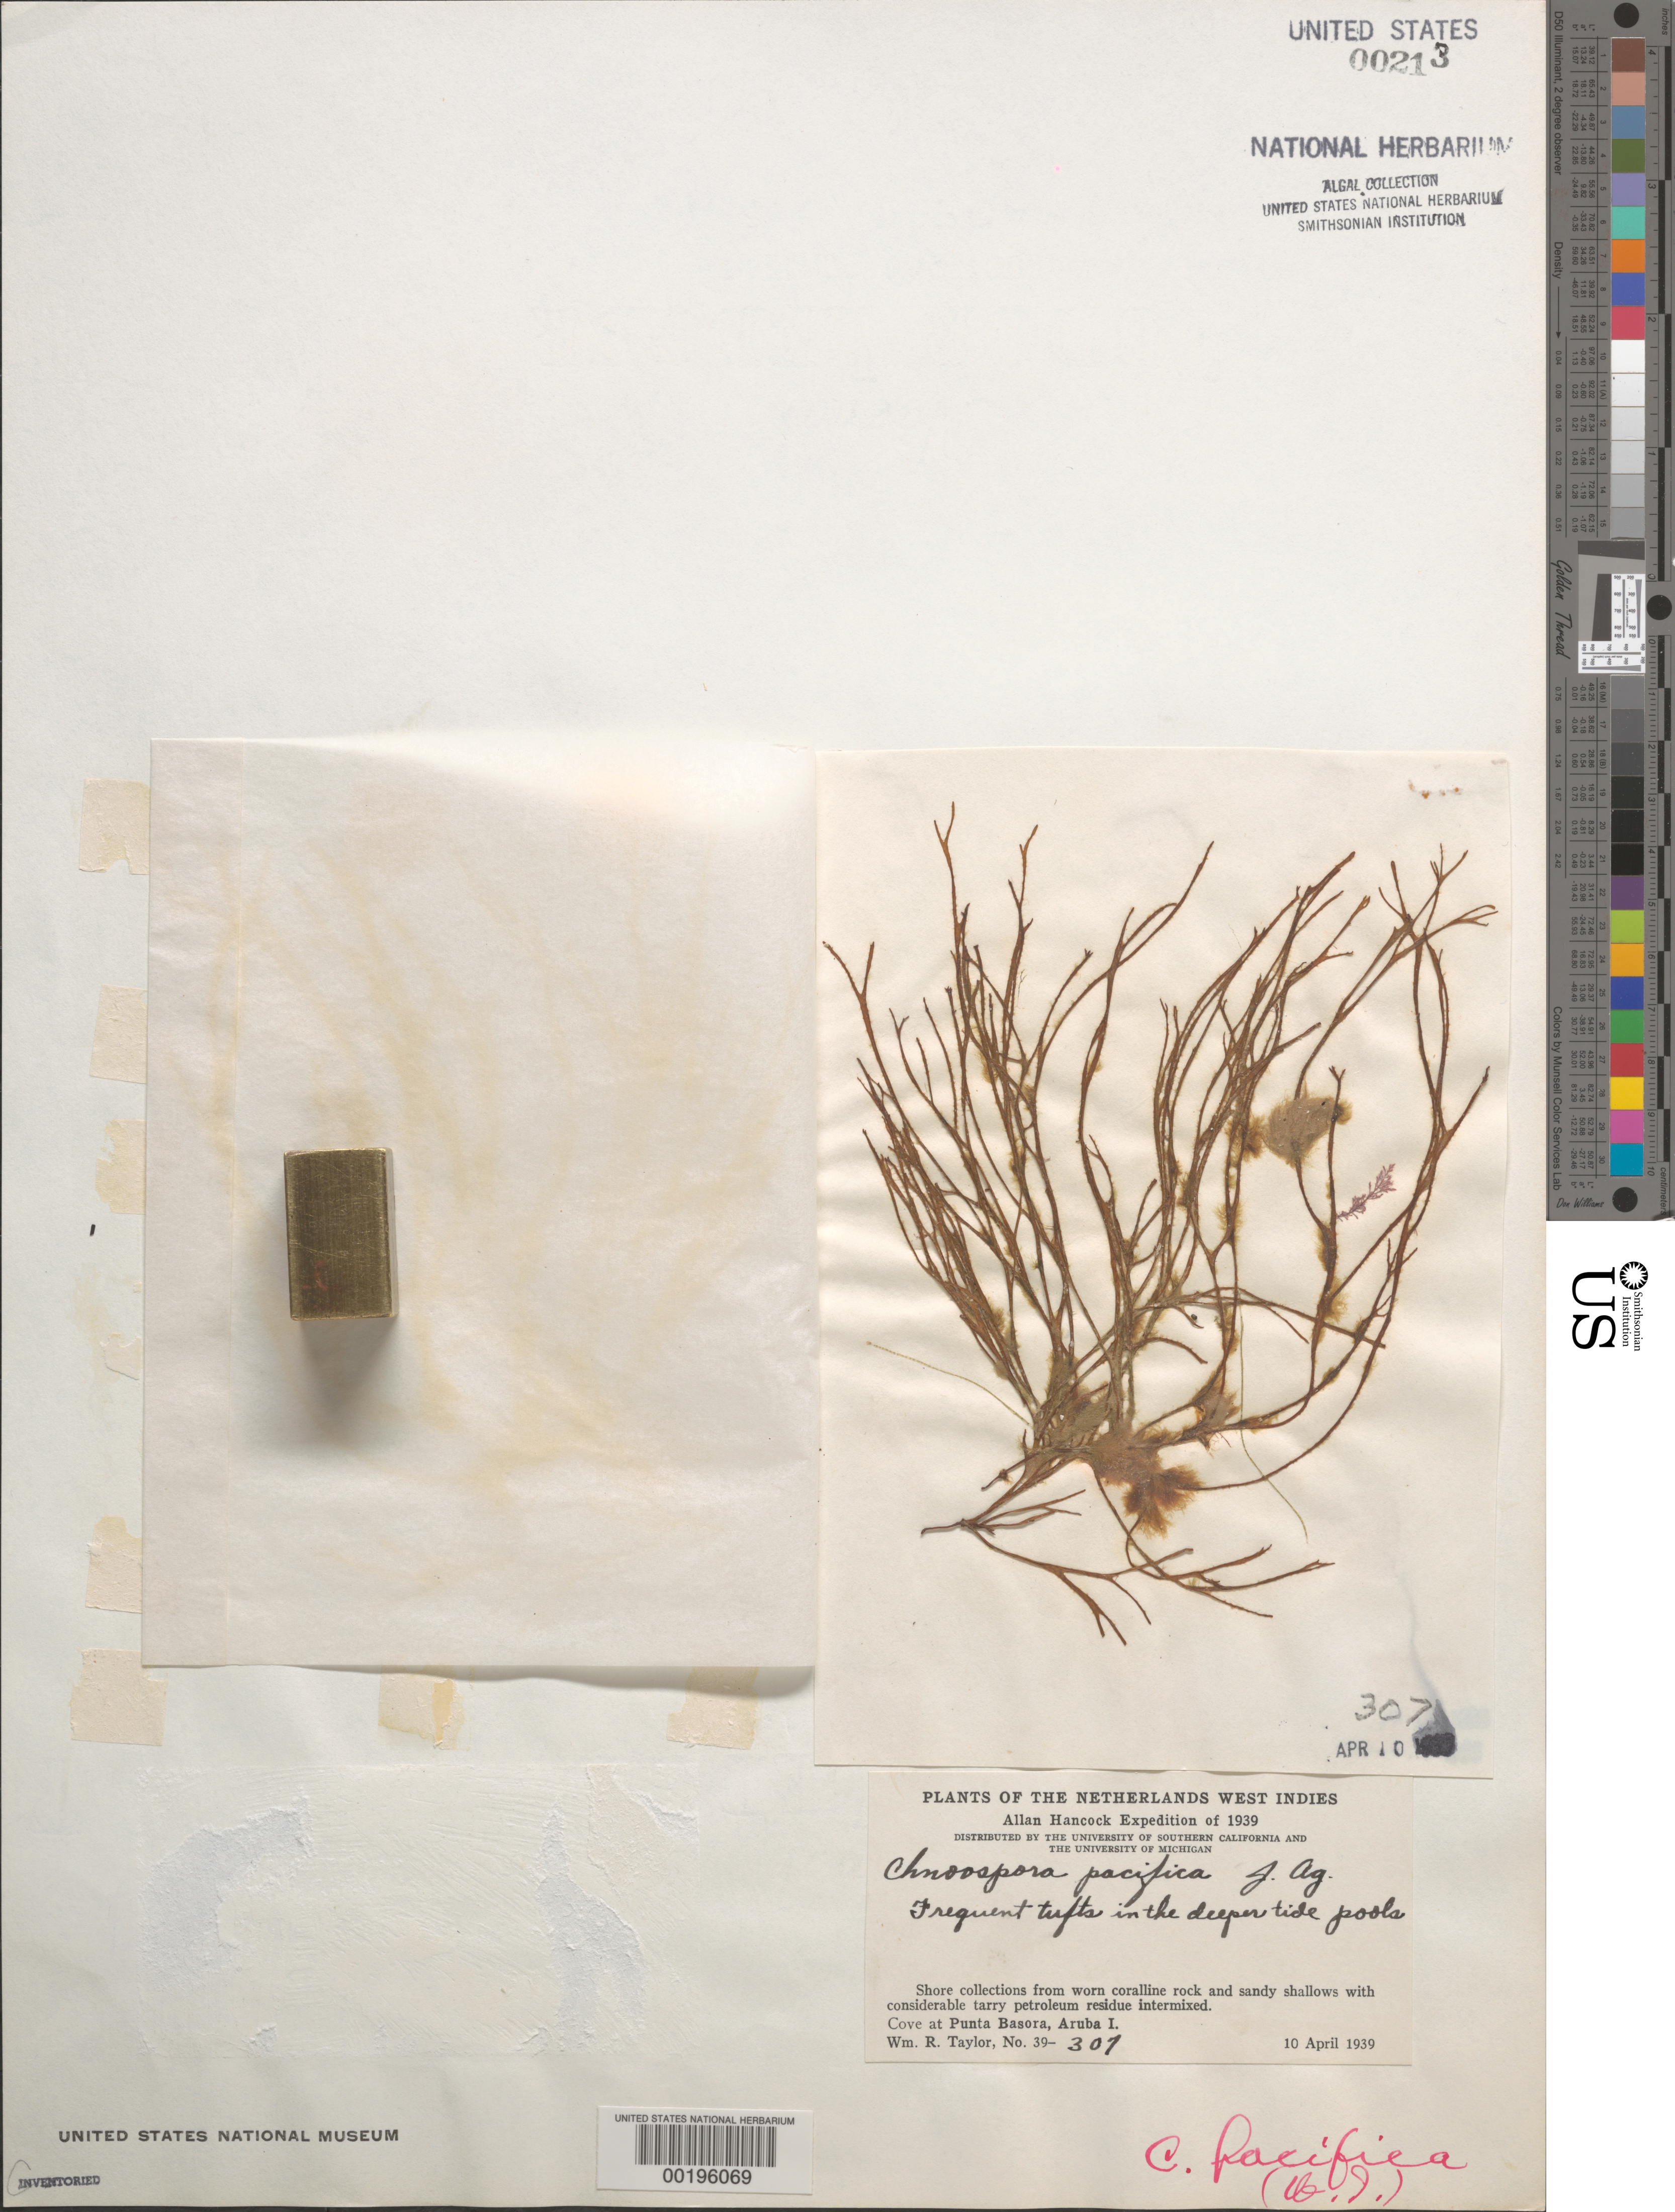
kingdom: Chromista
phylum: Ochrophyta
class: Phaeophyceae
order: Scytosiphonales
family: Scytosiphonaceae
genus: Chnoospora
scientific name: Chnoospora minima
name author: (Hering) Papenf.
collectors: W. R. Taylor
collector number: WRT 39-307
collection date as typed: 10 Apr 1939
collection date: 1939-04-10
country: Aruba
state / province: ABC Islands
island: Aruba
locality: Punta Basora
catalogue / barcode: US 213